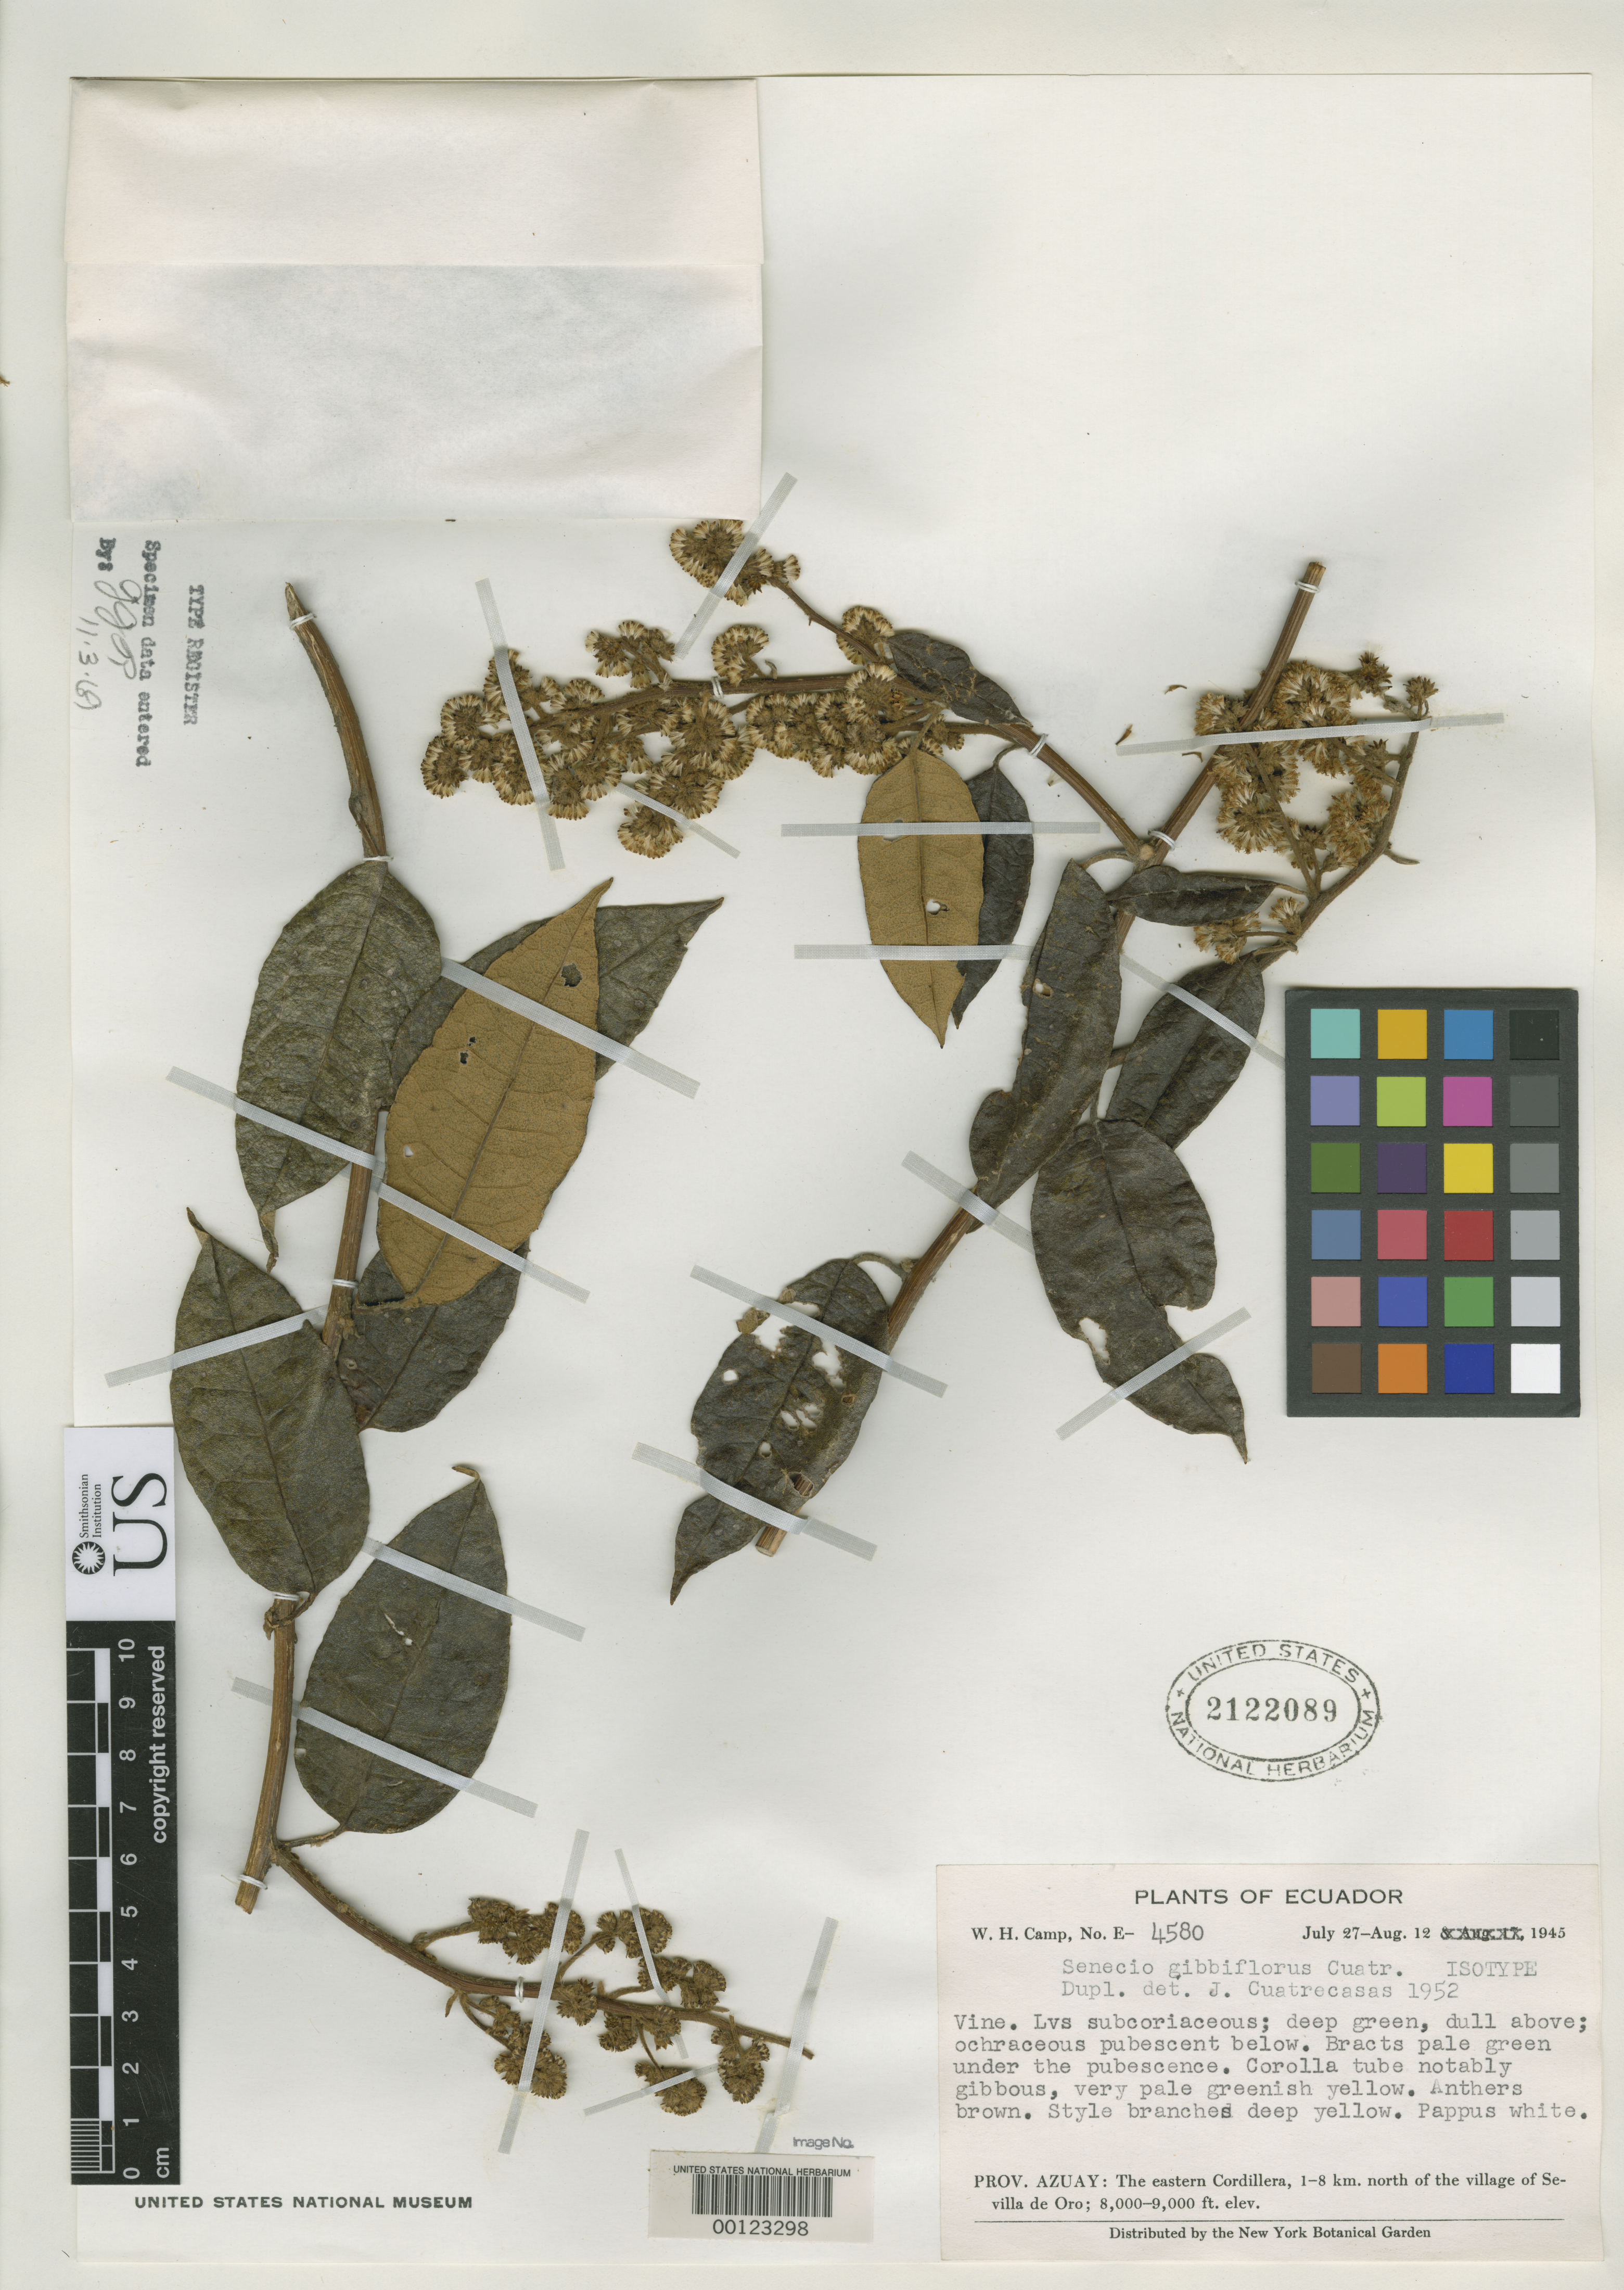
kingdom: Plantae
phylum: Tracheophyta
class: Magnoliopsida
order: Asterales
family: Asteraceae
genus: Senecio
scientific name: Senecio gibbiflorus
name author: Cuatrec.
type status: Isotype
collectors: W. H. Camp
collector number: E-4580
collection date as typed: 27 Jul 1945 to 12 Aug 1945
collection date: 1945-07-27/1945-08-12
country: Ecuador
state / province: Azuay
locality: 1 - 8 km N of Sevilla de Oro.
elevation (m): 2438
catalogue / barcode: US 2122089